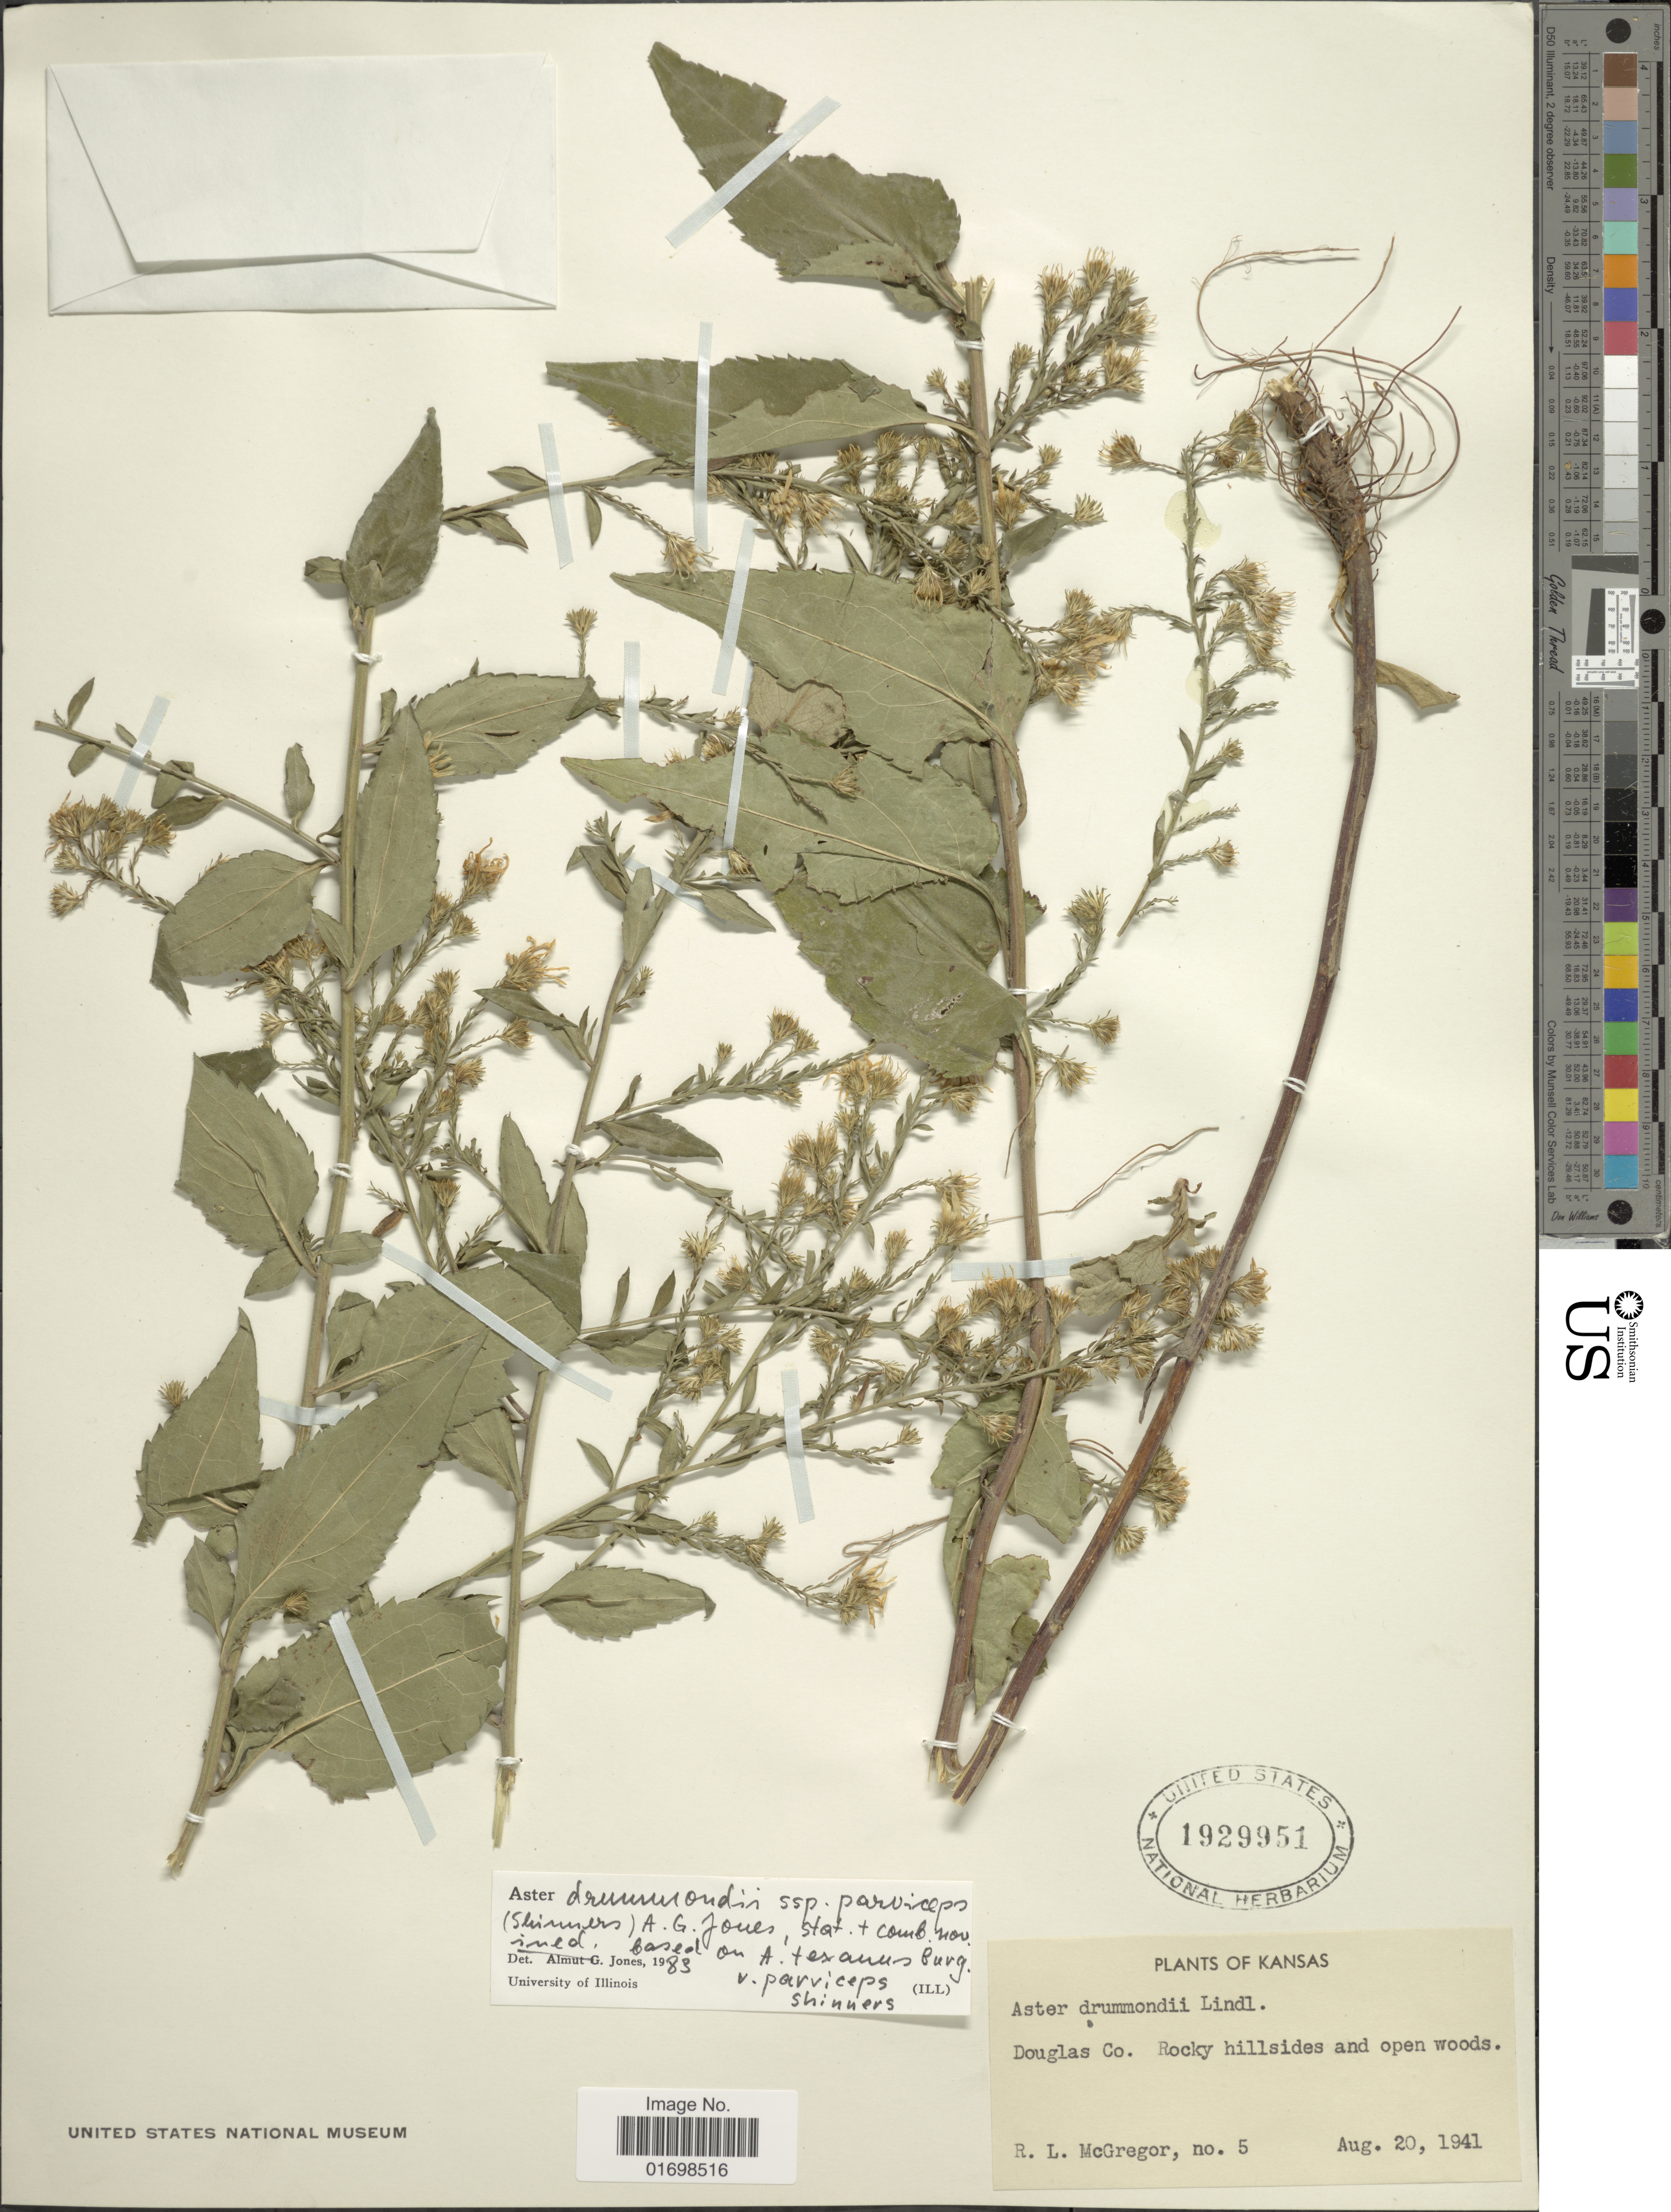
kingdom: Plantae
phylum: Tracheophyta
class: Magnoliopsida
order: Asterales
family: Asteraceae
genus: Symphyotrichum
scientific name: Symphyotrichum drummondii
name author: (Lindl.) G.L. Nesom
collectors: R. McGregor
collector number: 5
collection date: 1941-08-20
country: United States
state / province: Kansas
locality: Douglas Co. Rocky Hillsides and open woods.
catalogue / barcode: US 1929951